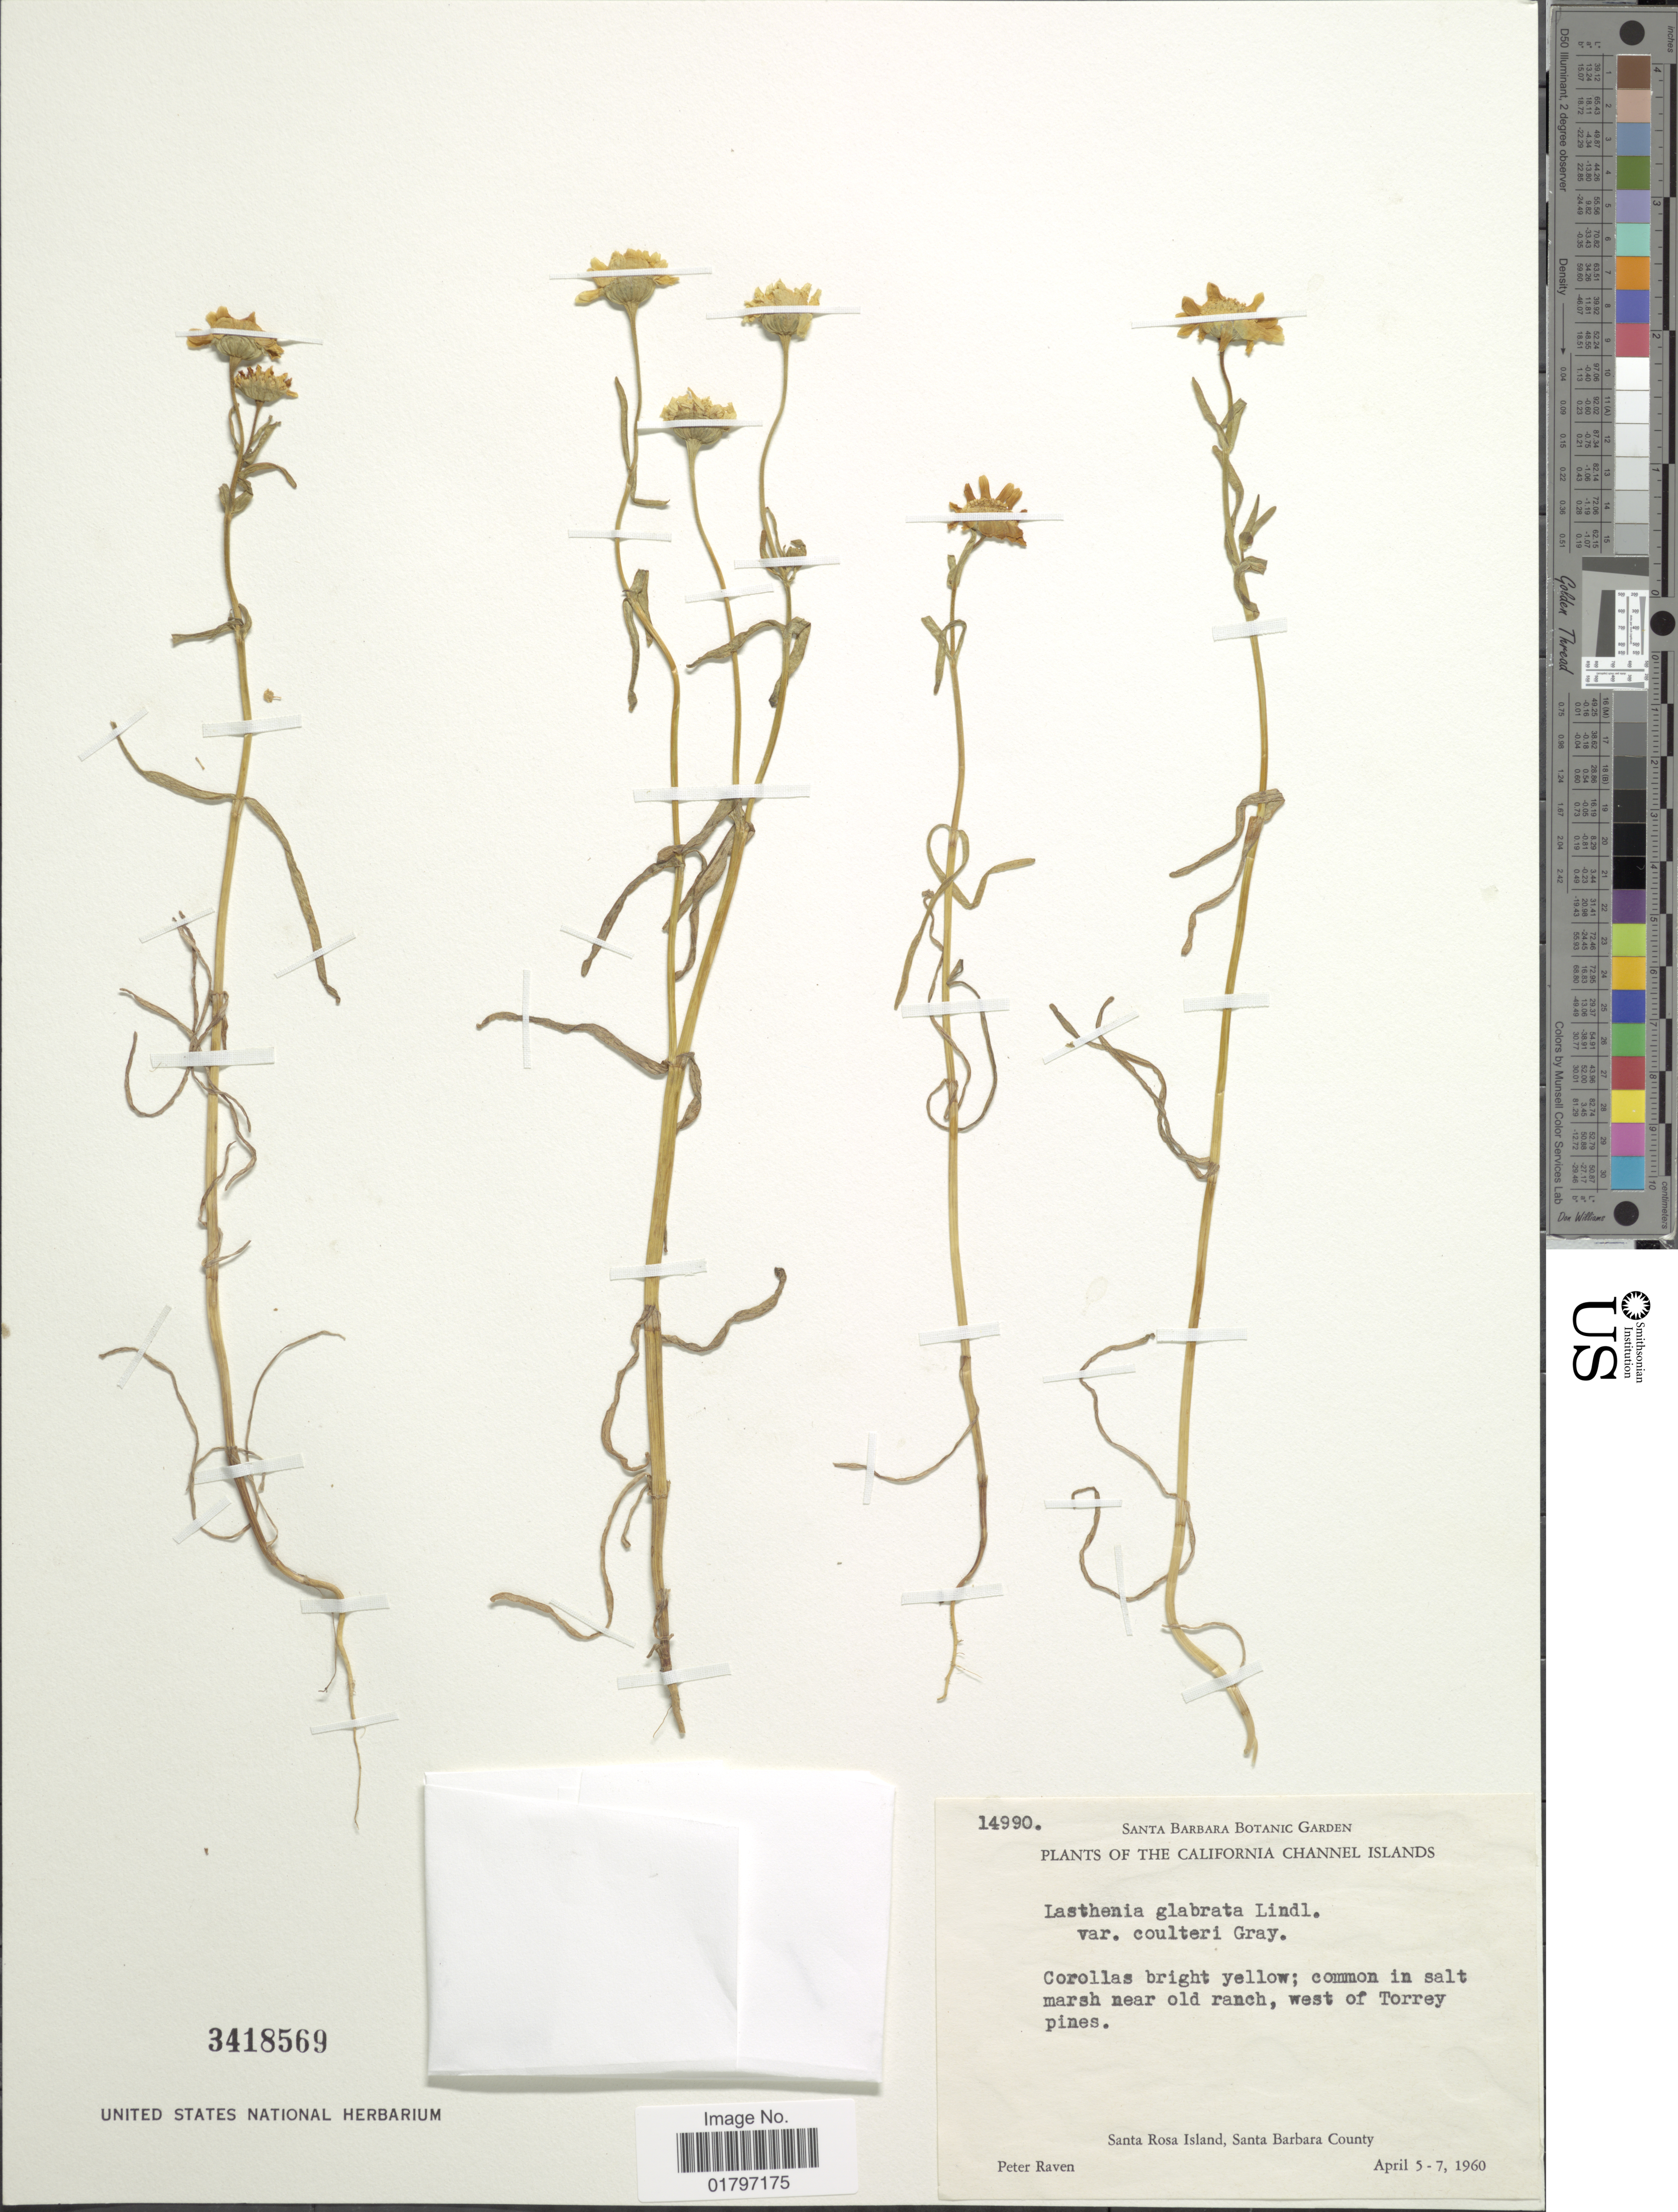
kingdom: Plantae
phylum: Tracheophyta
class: Magnoliopsida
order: Asterales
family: Asteraceae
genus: Lasthenia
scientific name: Lasthenia glabrata subsp. coulteri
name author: (A. Gray) Ornduff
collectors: P. Raven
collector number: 14990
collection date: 1960-04-05/1960-05-07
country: United States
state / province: California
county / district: Santa Barbara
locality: California Channel Islands. Santa Rosa Island, Santa Barbara County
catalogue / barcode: US 3418569